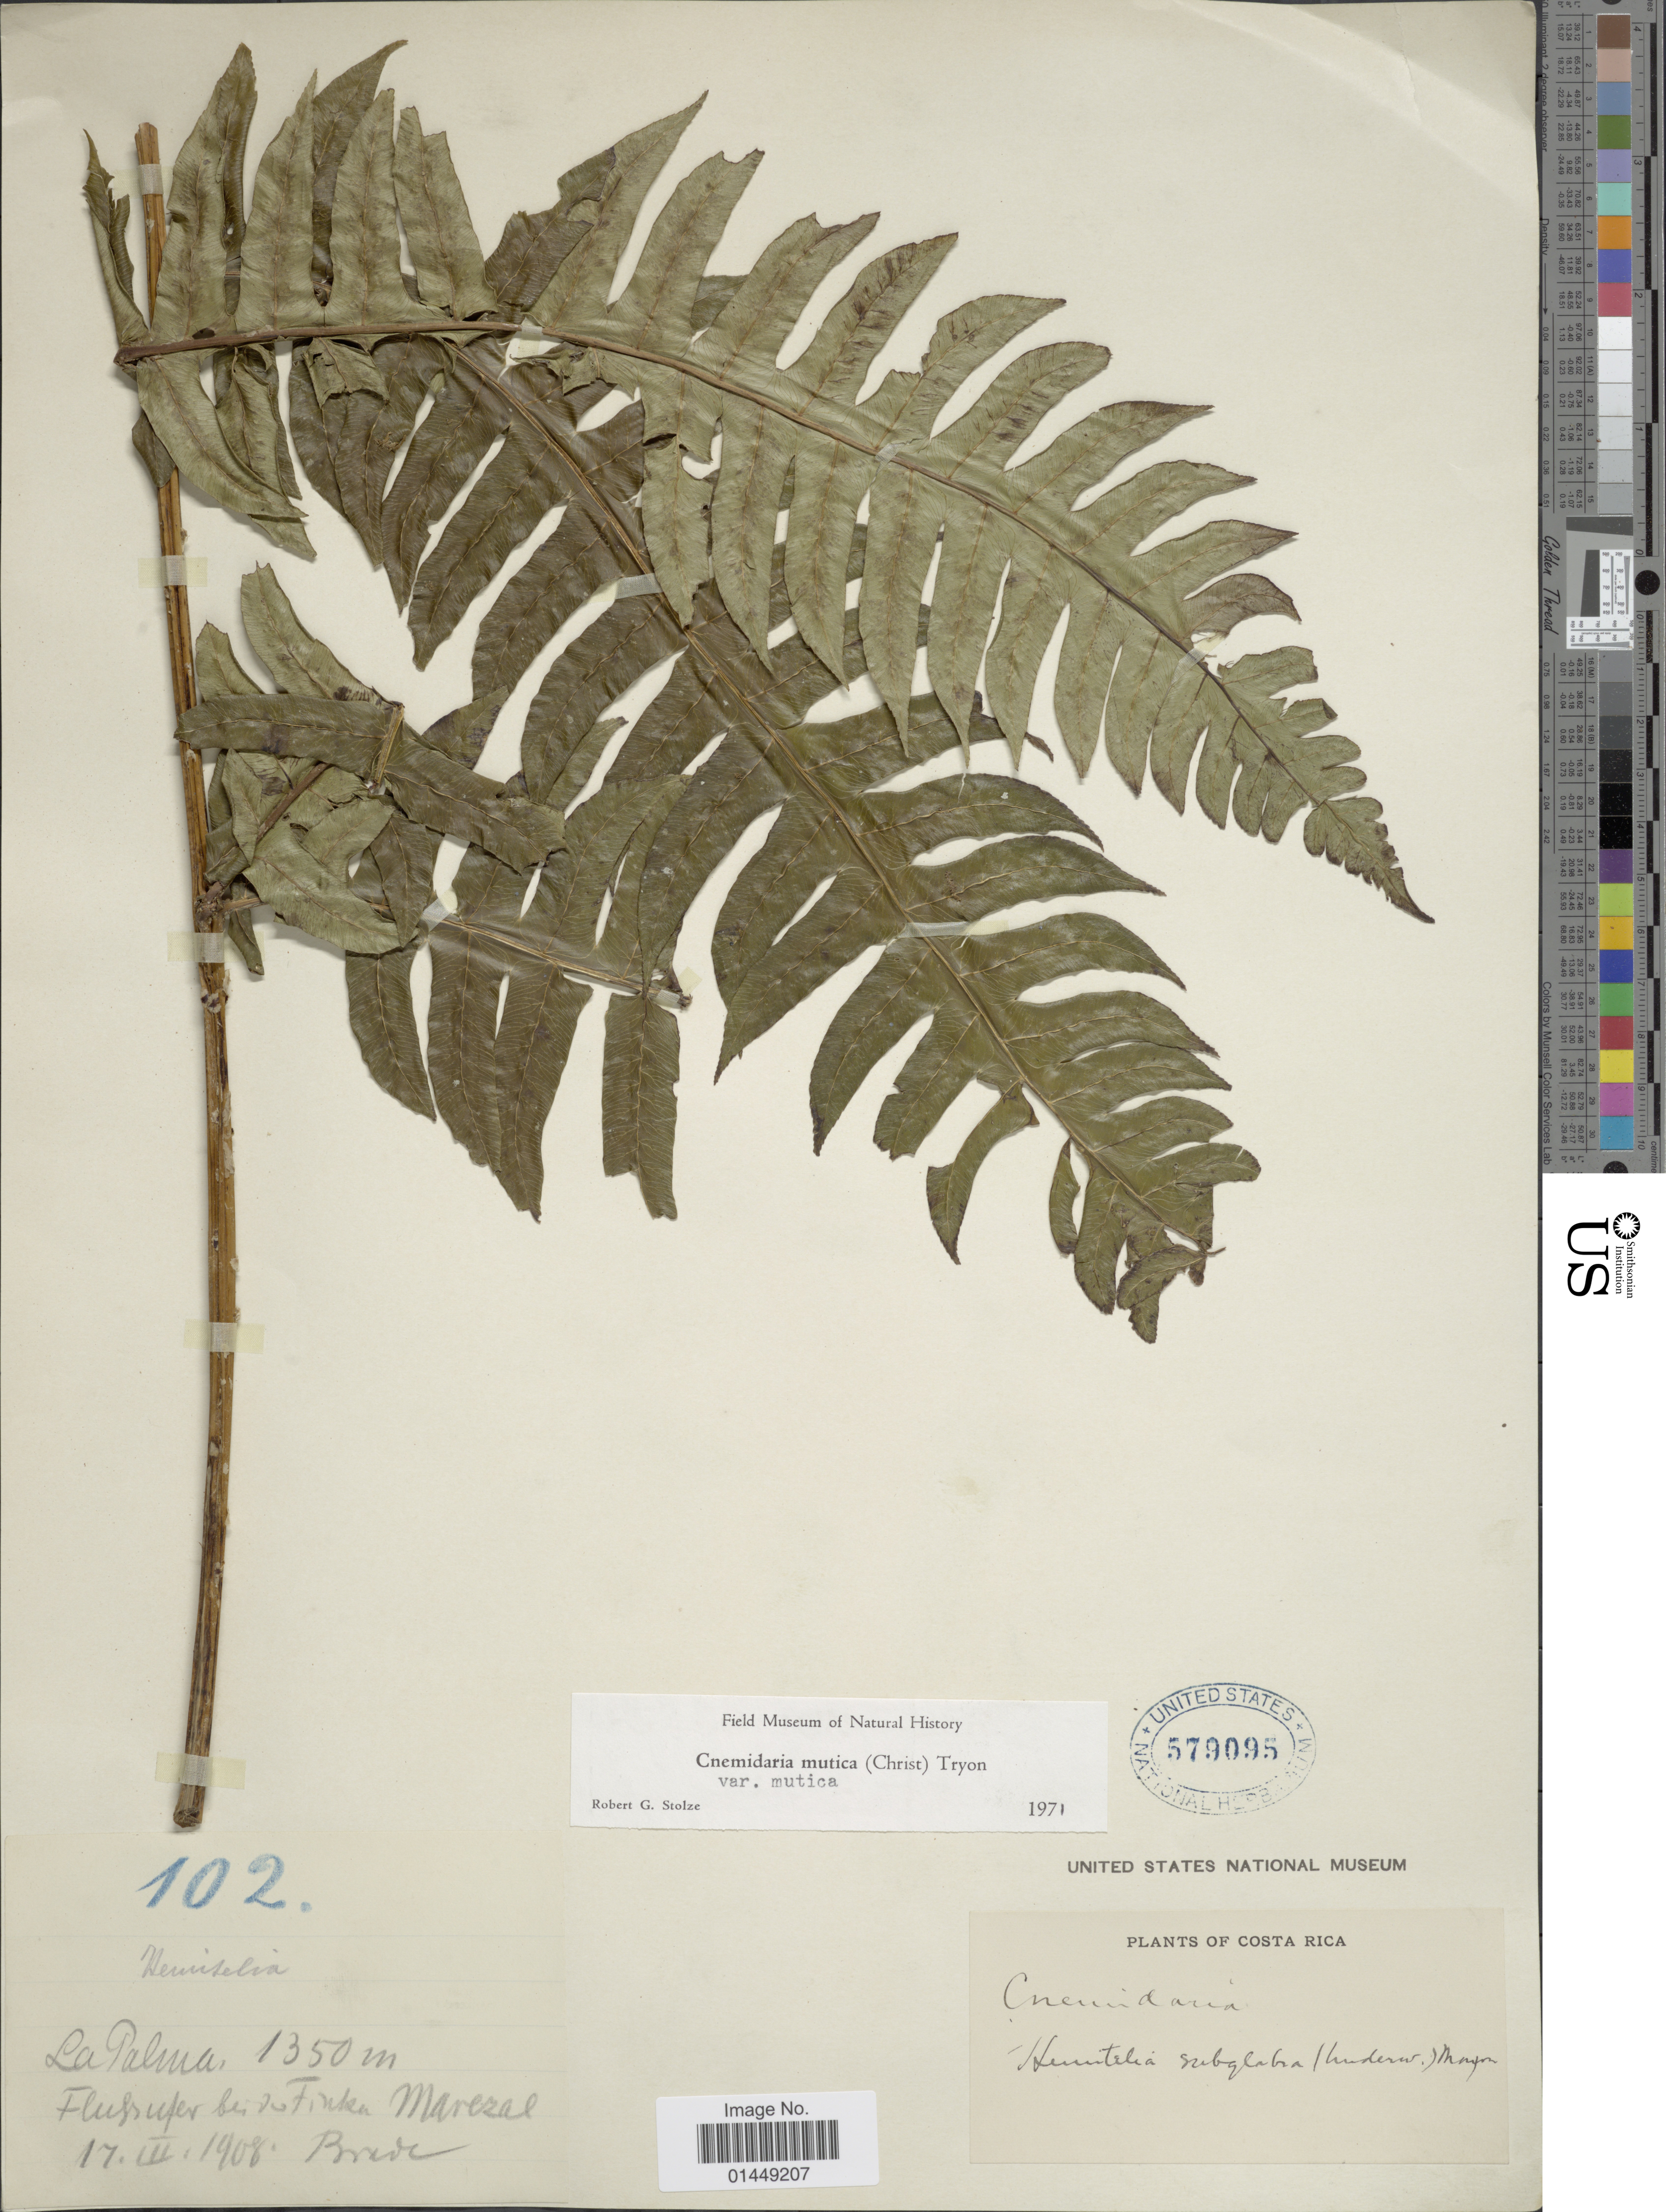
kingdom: Plantae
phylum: Tracheophyta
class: Polypodiopsida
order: Cyatheales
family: Cyatheaceae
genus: Cyathea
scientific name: Cyathea mutica var. mutica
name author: (Christ) Domin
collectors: -- Brade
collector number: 102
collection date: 1908-03-17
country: Costa Rica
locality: La Palma.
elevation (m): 1350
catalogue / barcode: US 579095